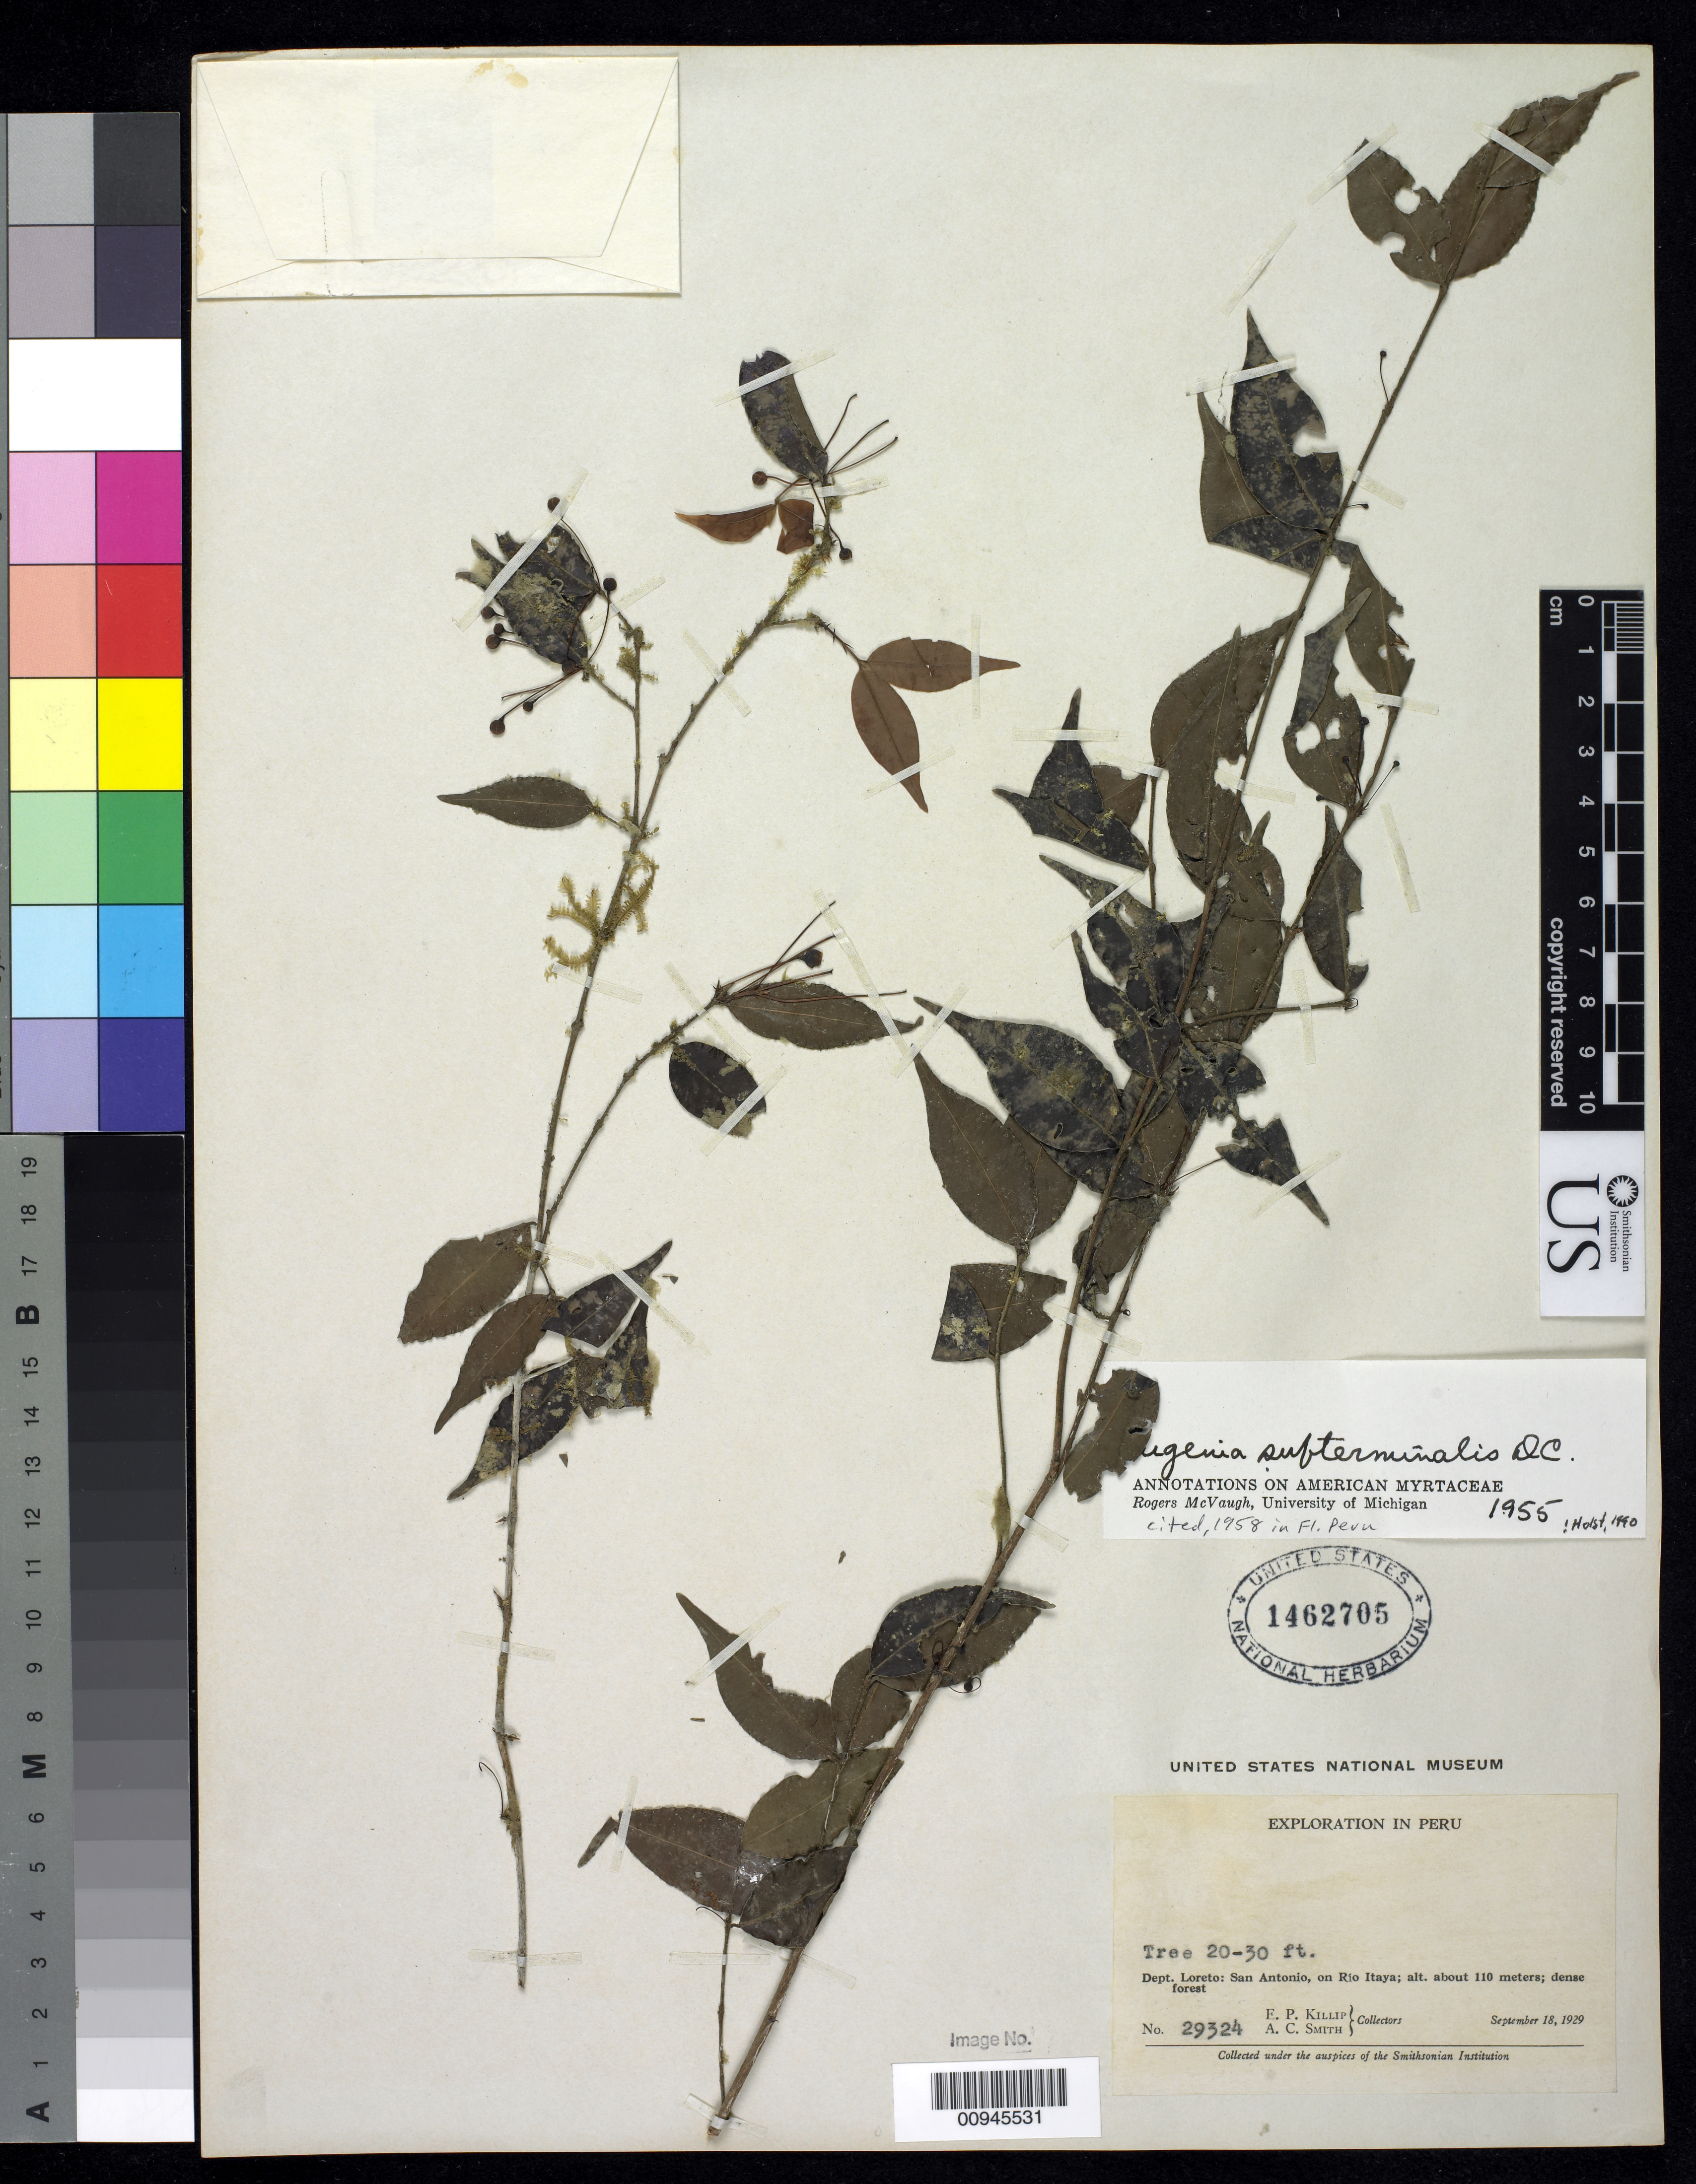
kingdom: Plantae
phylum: Tracheophyta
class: Magnoliopsida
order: Myrtales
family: Myrtaceae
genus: Eugenia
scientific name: Eugenia subterminalis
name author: DC.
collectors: E. P. Killip & A. C. Smith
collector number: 29324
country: Peru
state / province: Loreto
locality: San Antonio, on Rio Itaya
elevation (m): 110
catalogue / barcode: US 1462705